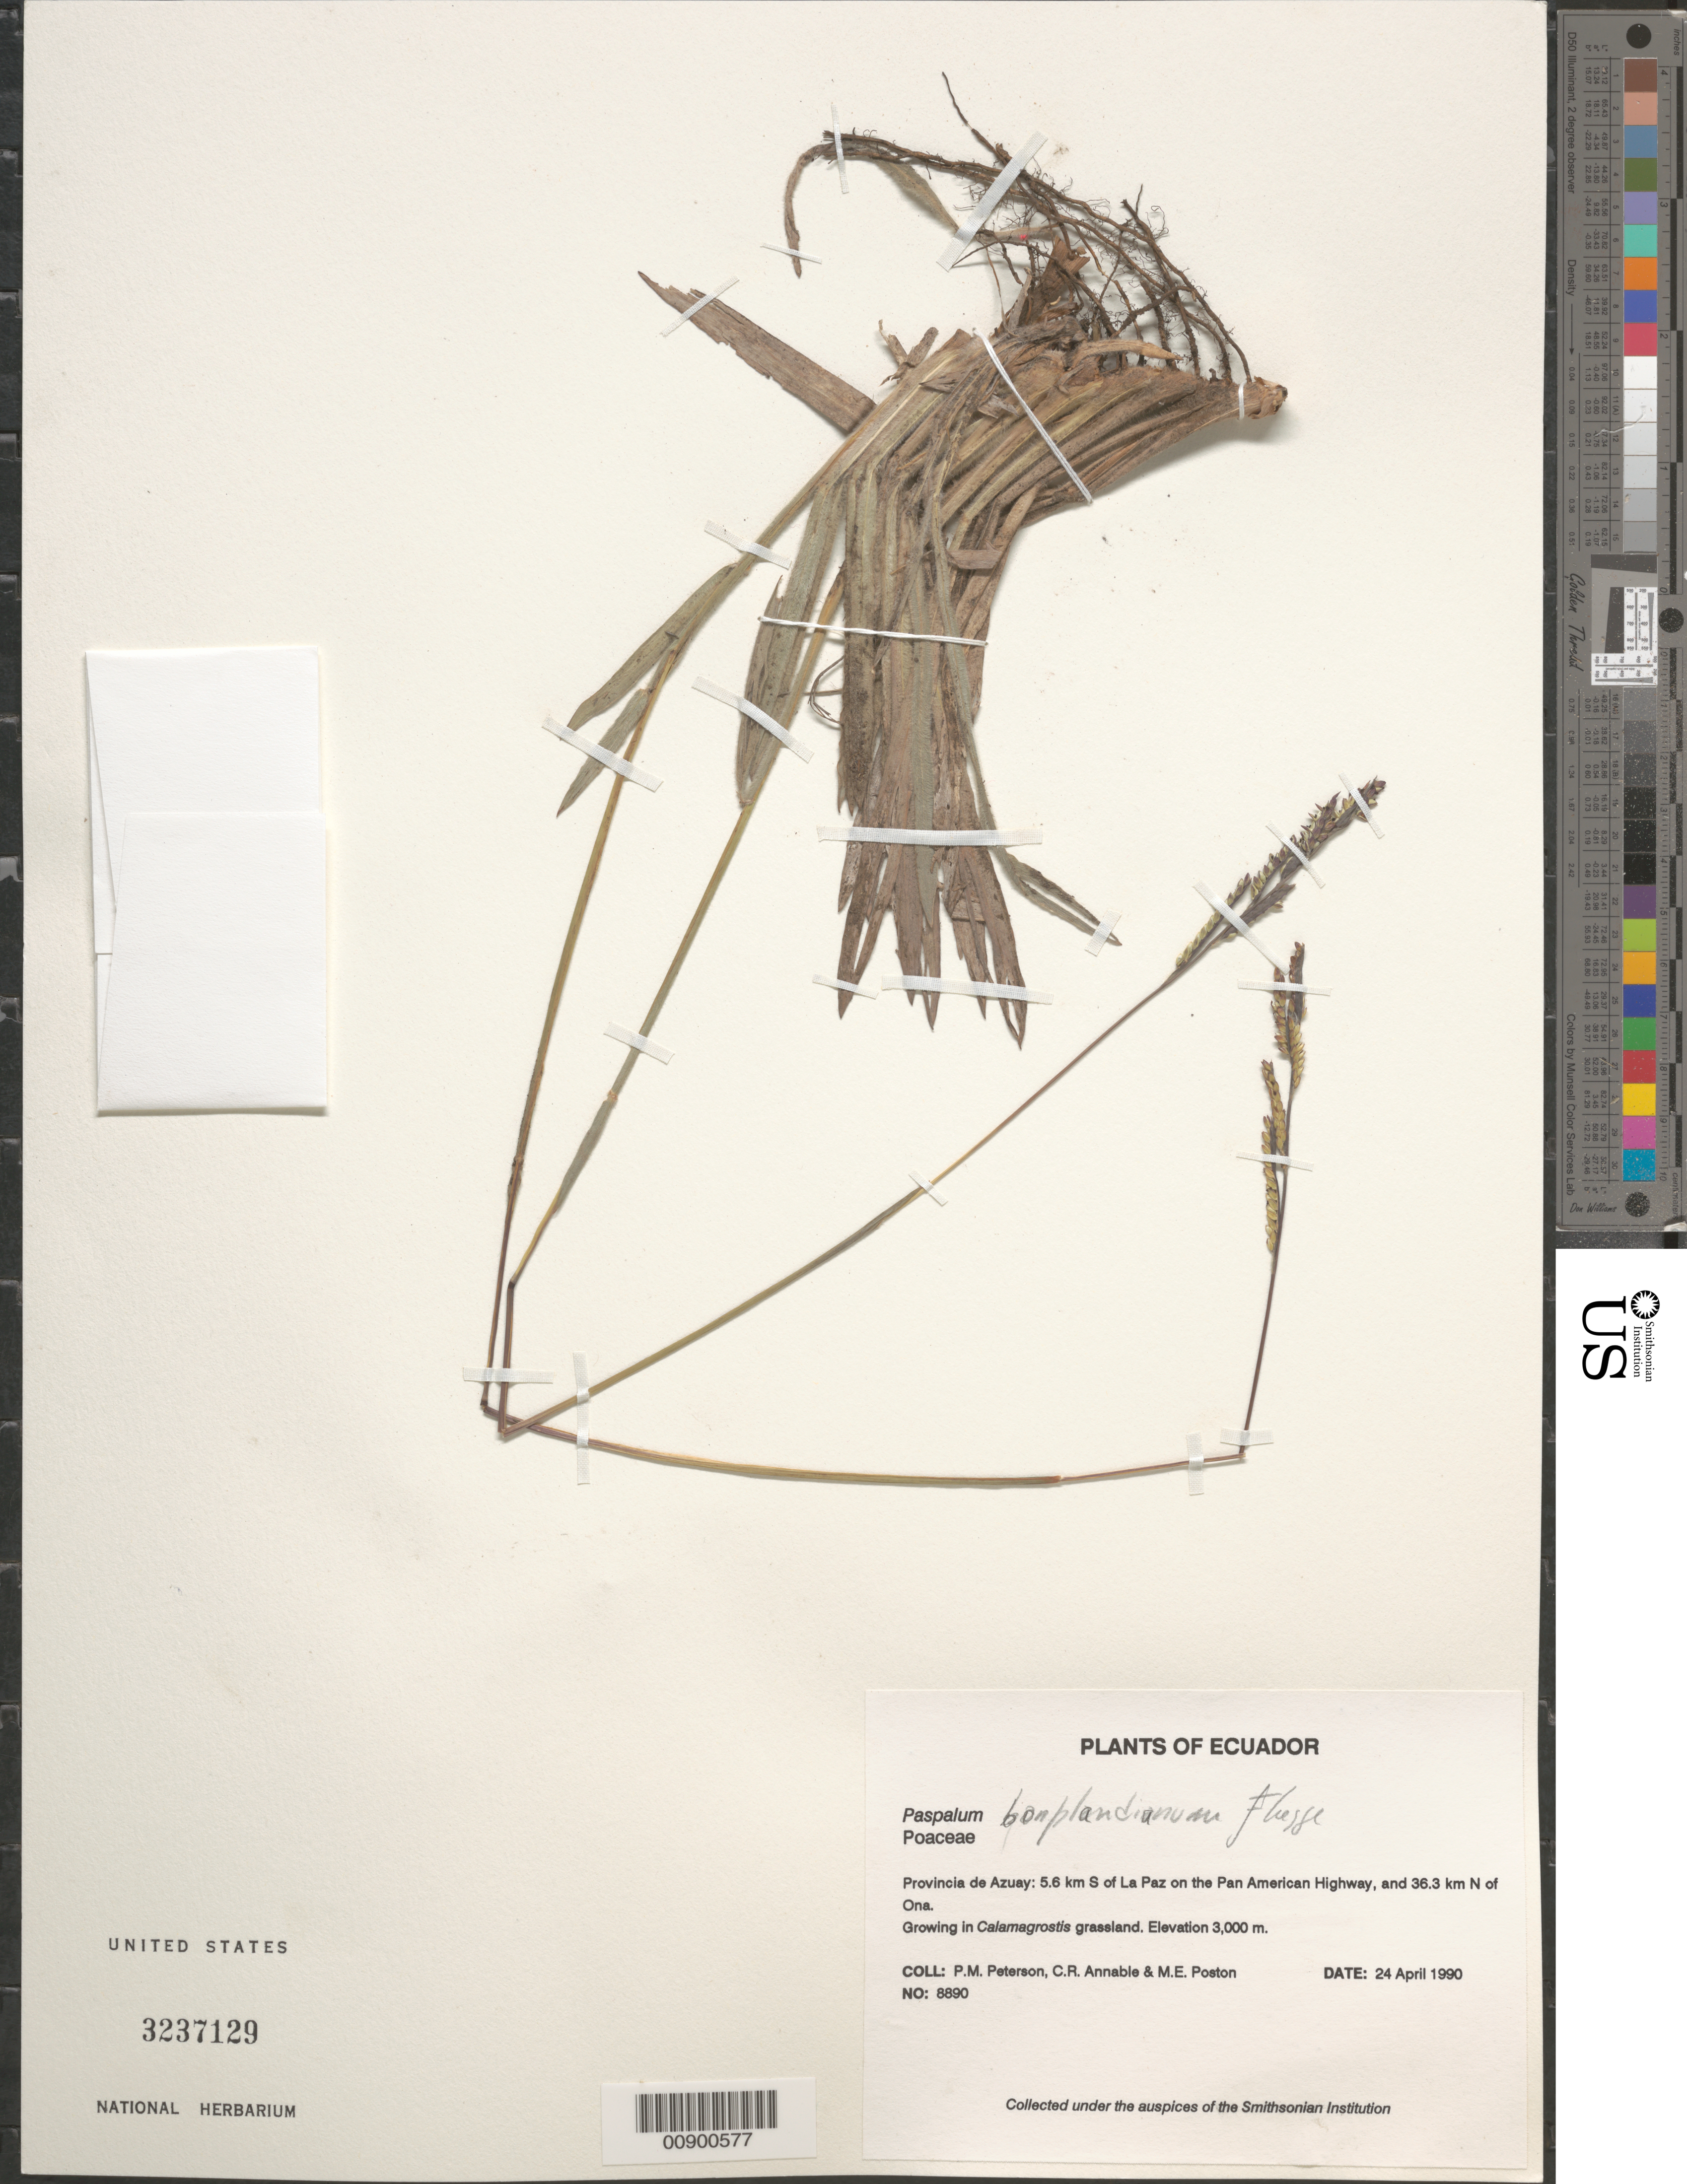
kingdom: Plantae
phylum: Tracheophyta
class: Liliopsida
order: Poales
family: Poaceae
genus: Paspalum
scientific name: Paspalum bonplandianum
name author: Flüggé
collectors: P. M. Peterson, C. R. Annable & M. Poston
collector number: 08890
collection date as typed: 24 Apr 1990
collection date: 1990-04-24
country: Ecuador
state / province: Azuay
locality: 5.6 km S of La Paz on the Pan American Highway, and 36.3 km N of Ona.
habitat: Growing in Calamagrostis grassland.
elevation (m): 3000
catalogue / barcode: US 3237129